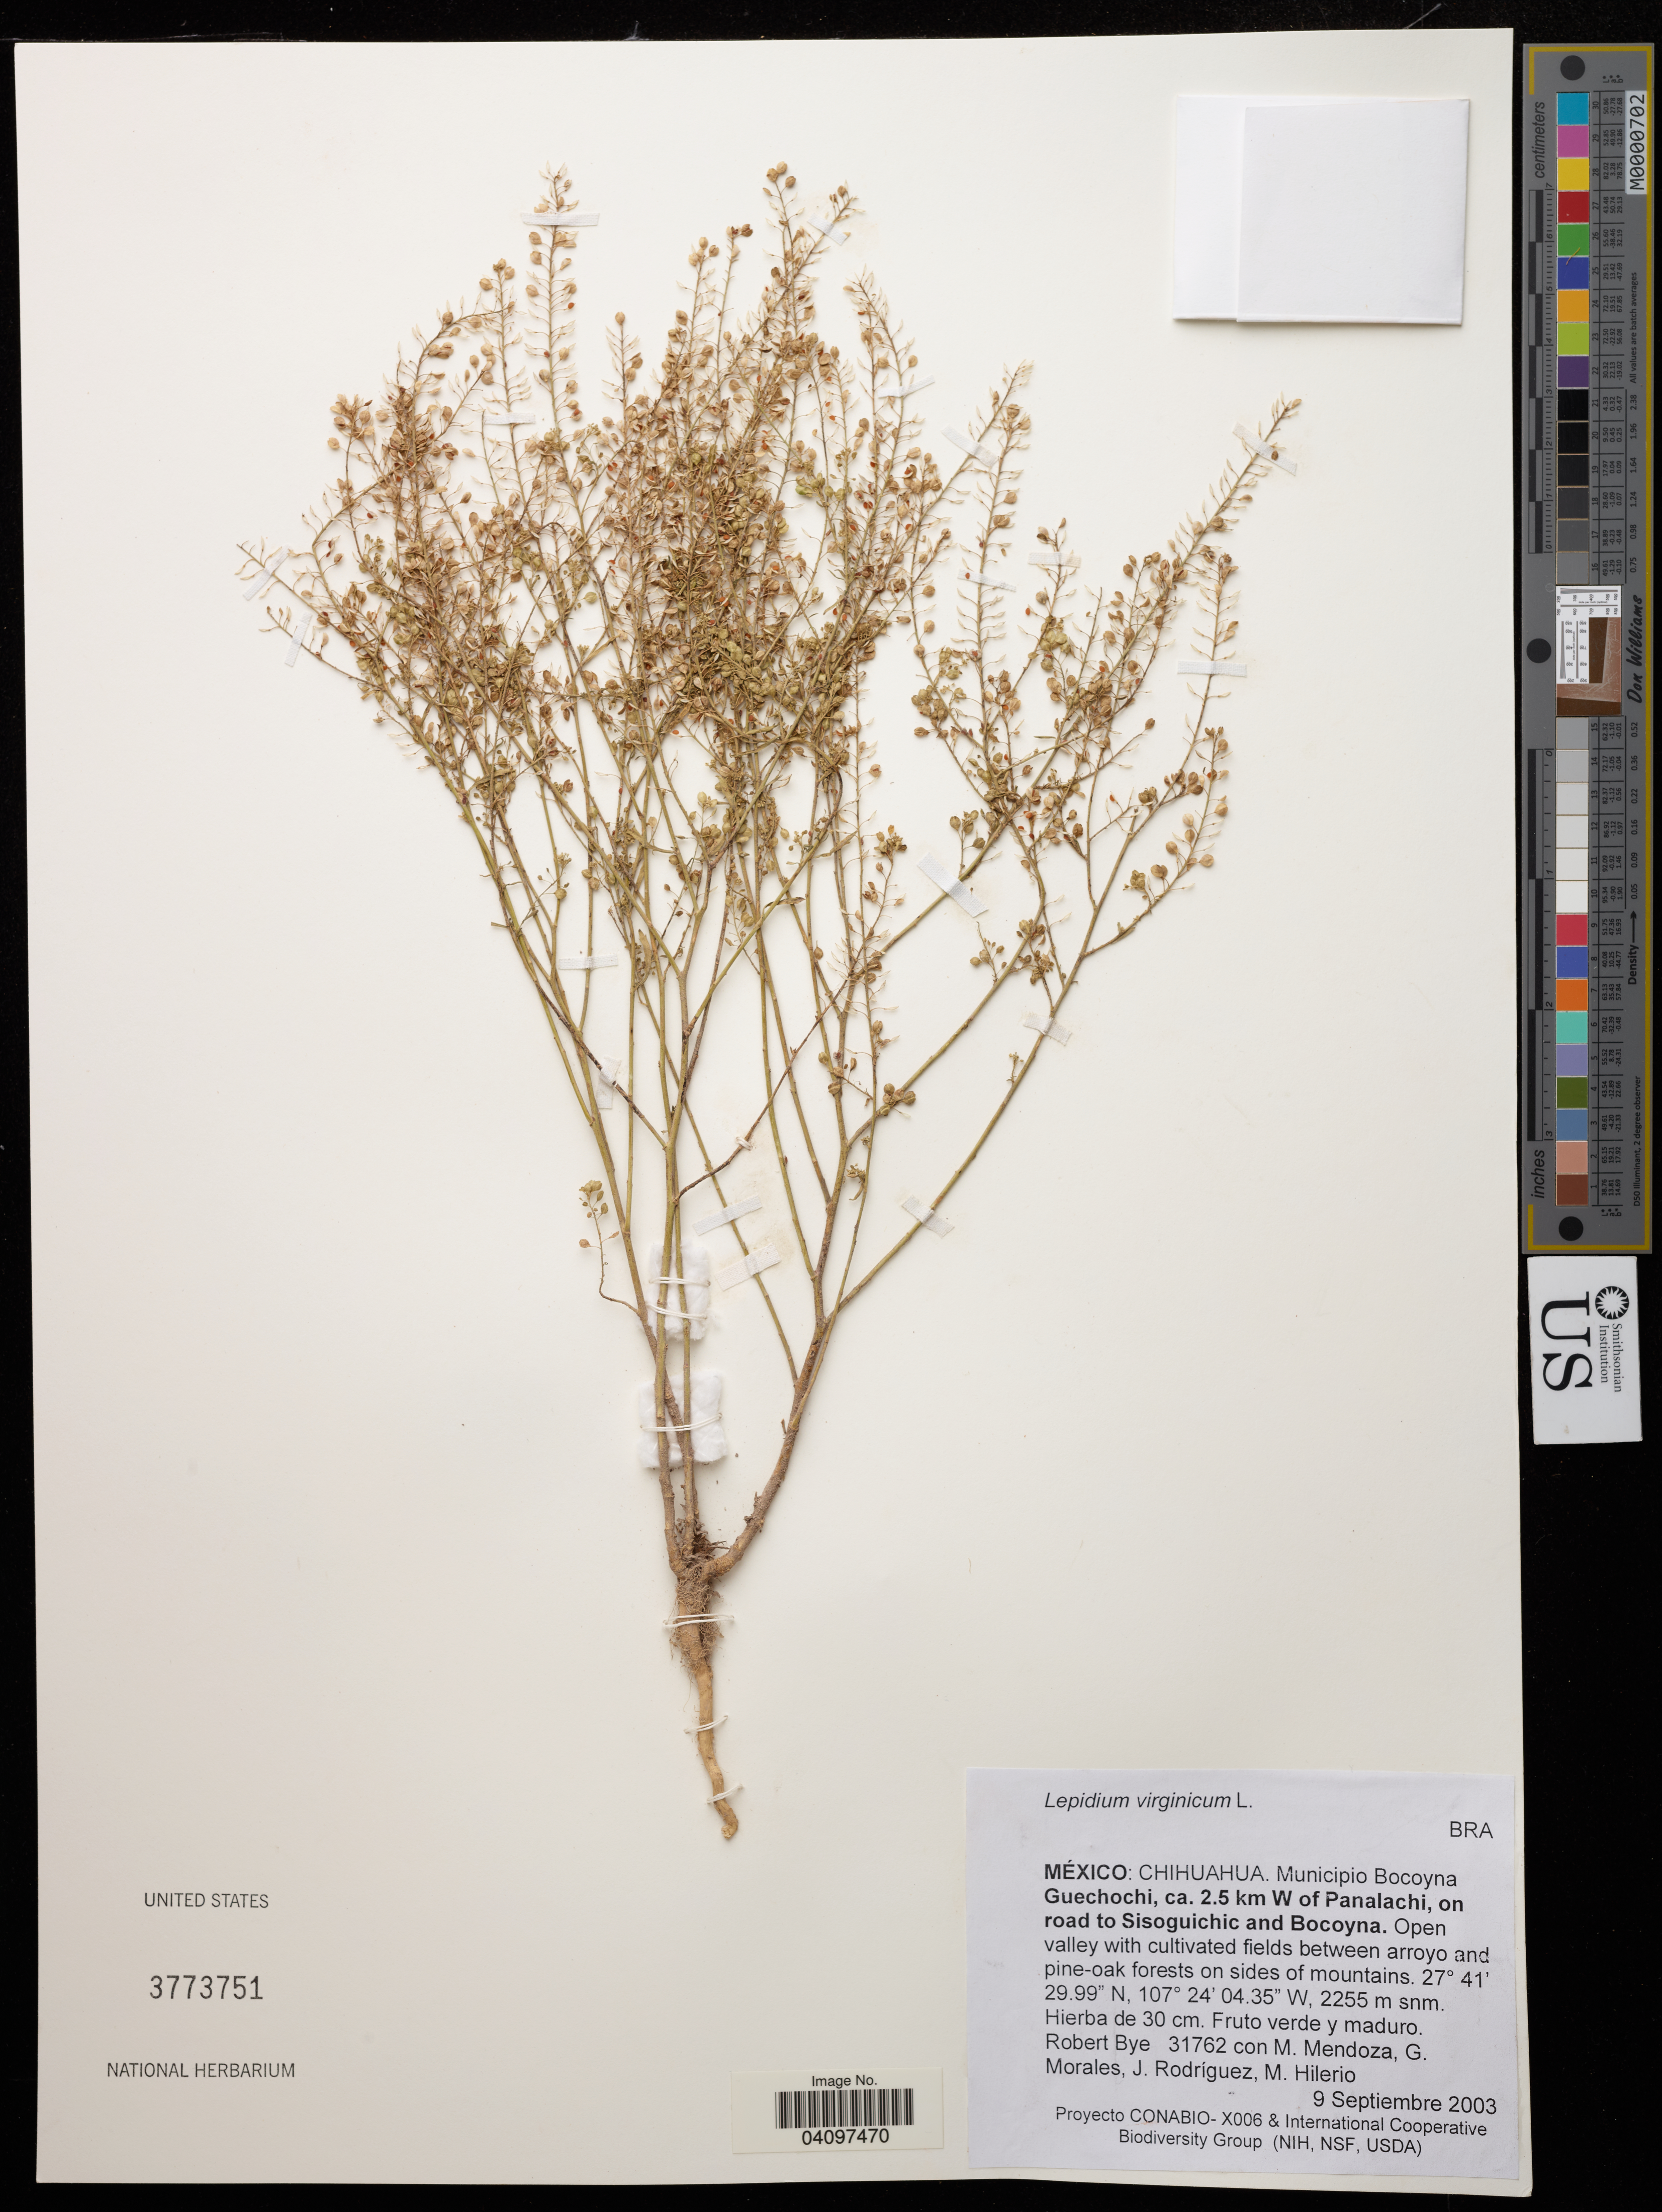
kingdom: Plantae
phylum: Tracheophyta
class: Magnoliopsida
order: Brassicales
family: Brassicaceae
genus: Lepidium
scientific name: Lepidium virginicum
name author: L.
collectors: R. A. Bye, M. Mendoza Garcia, J. Morales & J. Rodríguez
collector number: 31762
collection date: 2003-09-09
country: Mexico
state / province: Chihuahua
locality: Municipio Bocoyna. Guechochi, ca. 2.5 km W of Panalachi, on road to Sisoguichic and Bocoyna. Open valley with cultivated fields between arroyo and pine-oak forests on sides of mountains.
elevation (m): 2255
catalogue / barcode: US 3773751